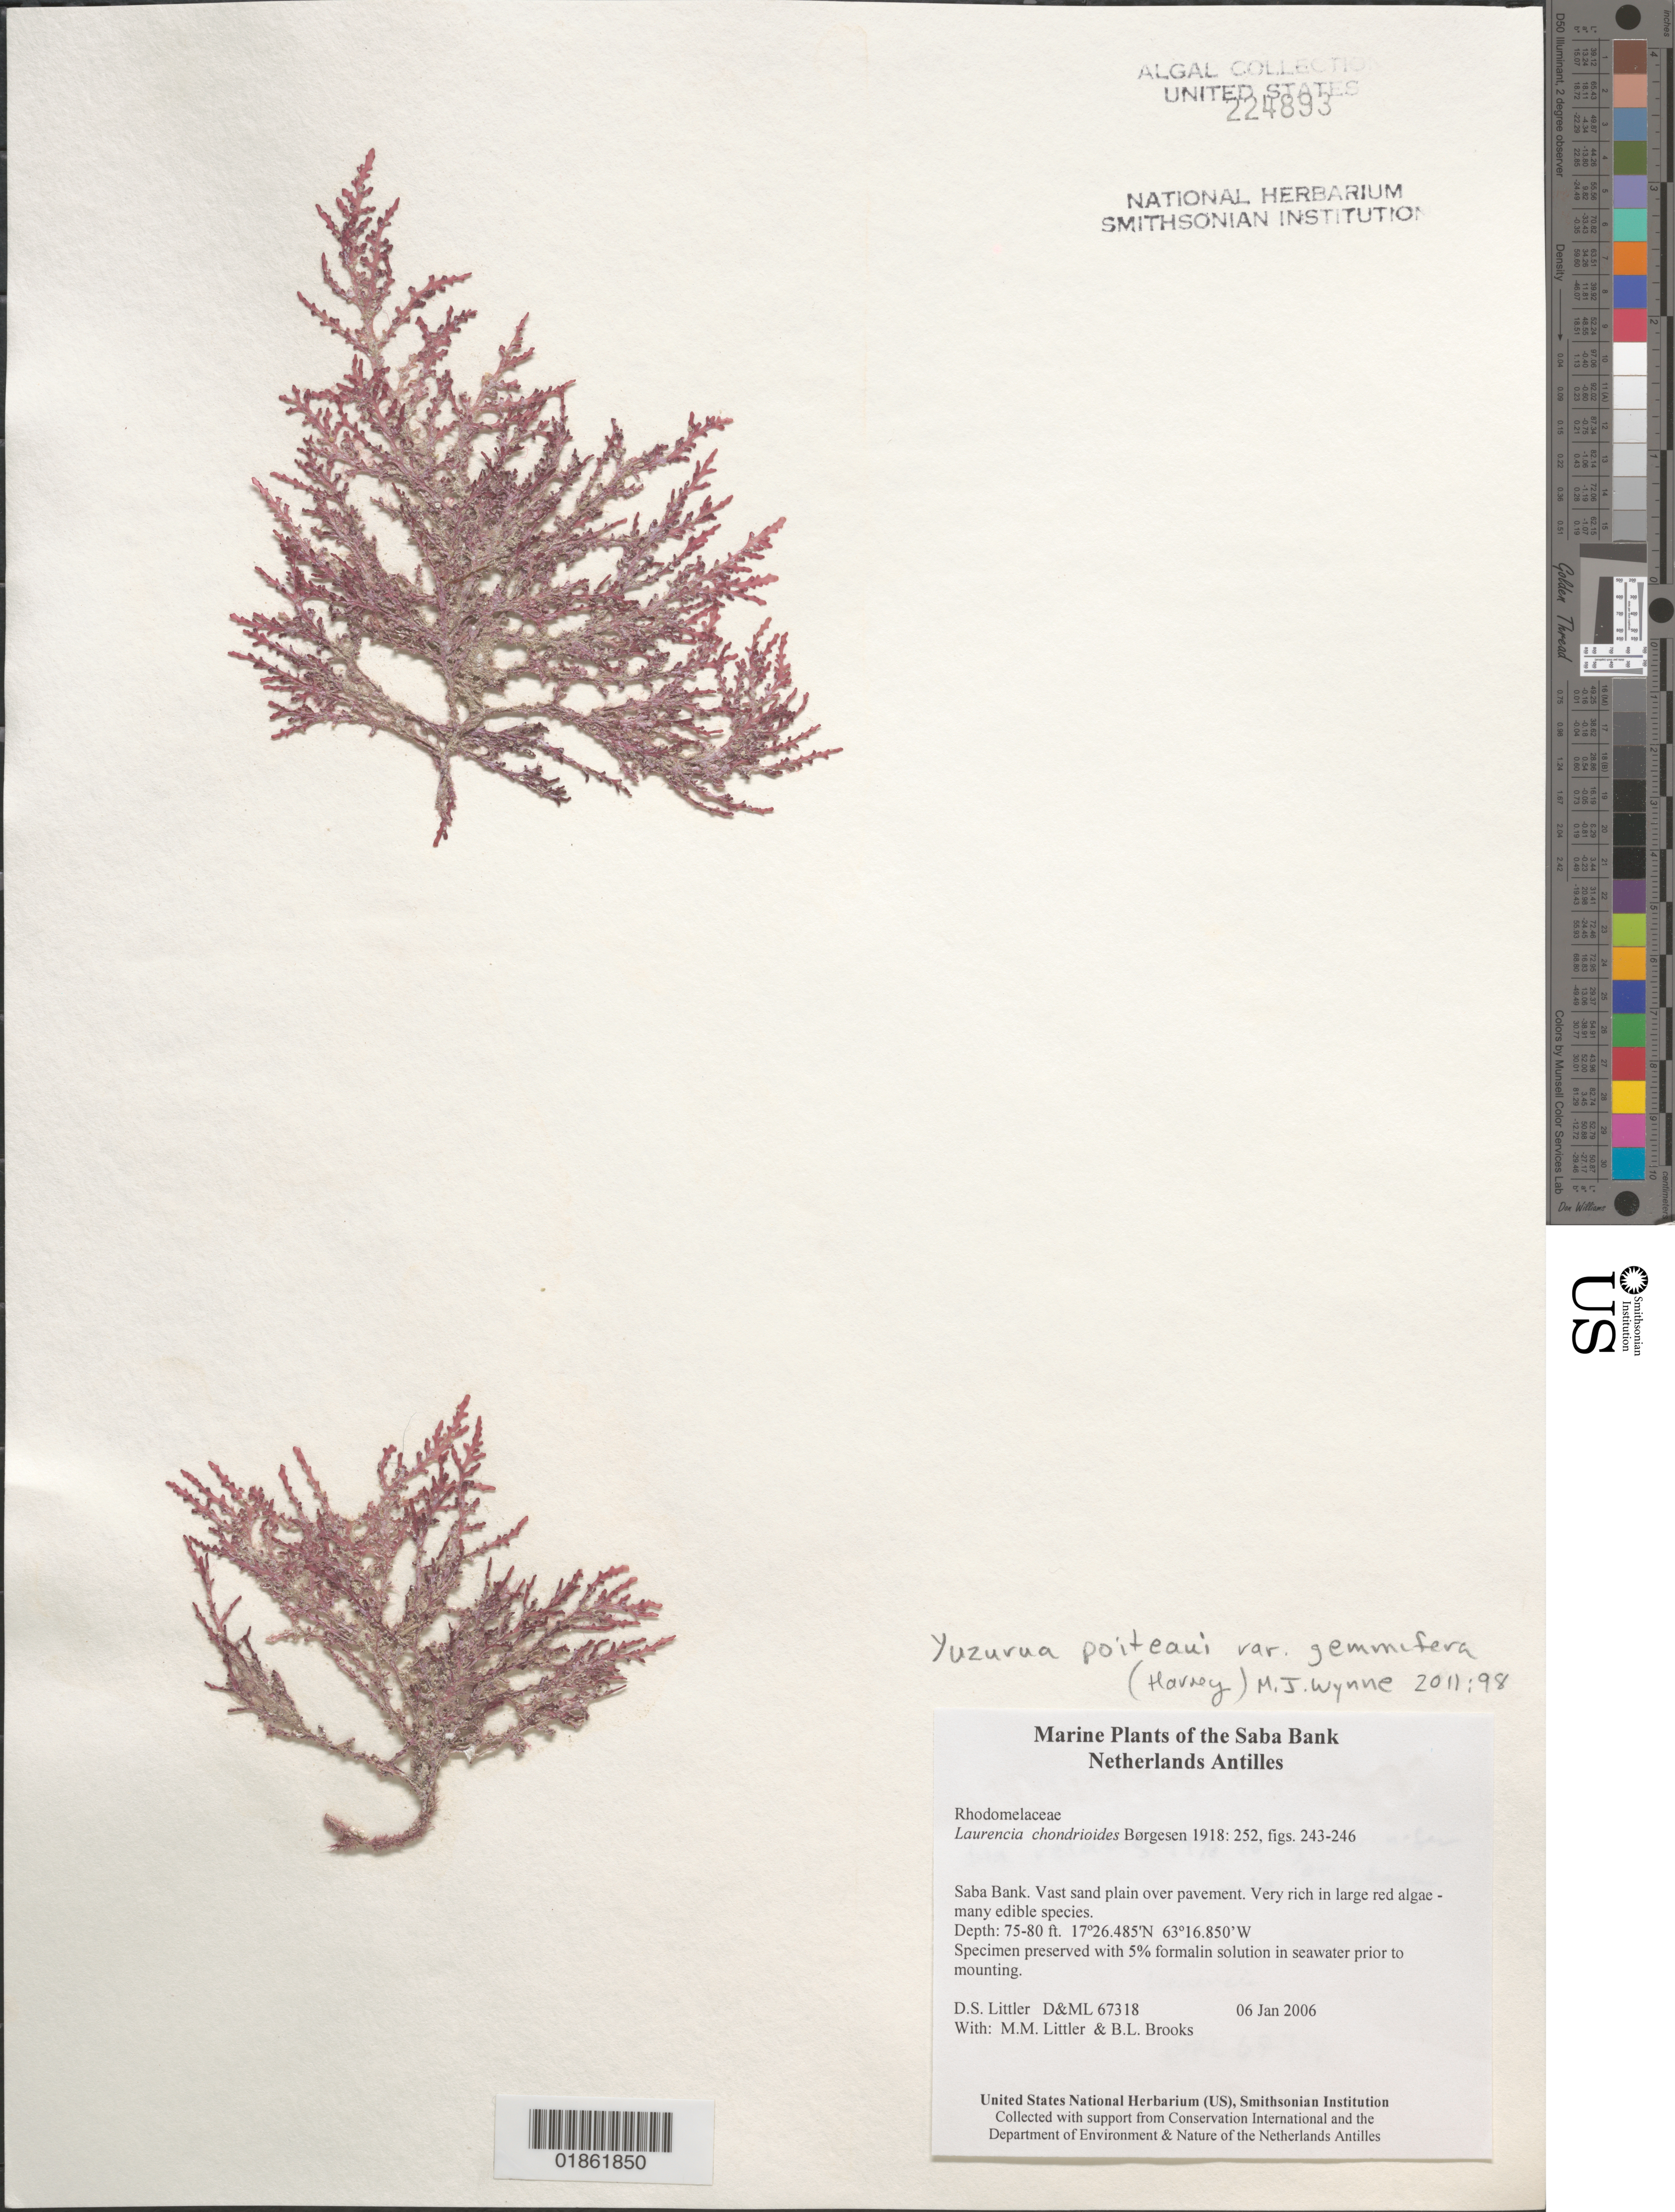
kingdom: Plantae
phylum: Rhodophyta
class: Florideophyceae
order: Ceramiales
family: Rhodomelaceae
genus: Yuzurua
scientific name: Yuzurua poiteaui var. gemmifera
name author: (Harvey) M.J. Wynne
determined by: Algae name updating Project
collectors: M. M. Littler, D. S. Littler & B. Brooks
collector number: D&ML 67318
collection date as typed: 06 Jan 2006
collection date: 2006-01-06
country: Netherlands Antilles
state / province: ABC Islands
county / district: Saba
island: Saba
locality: Algae flats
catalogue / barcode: US 224893